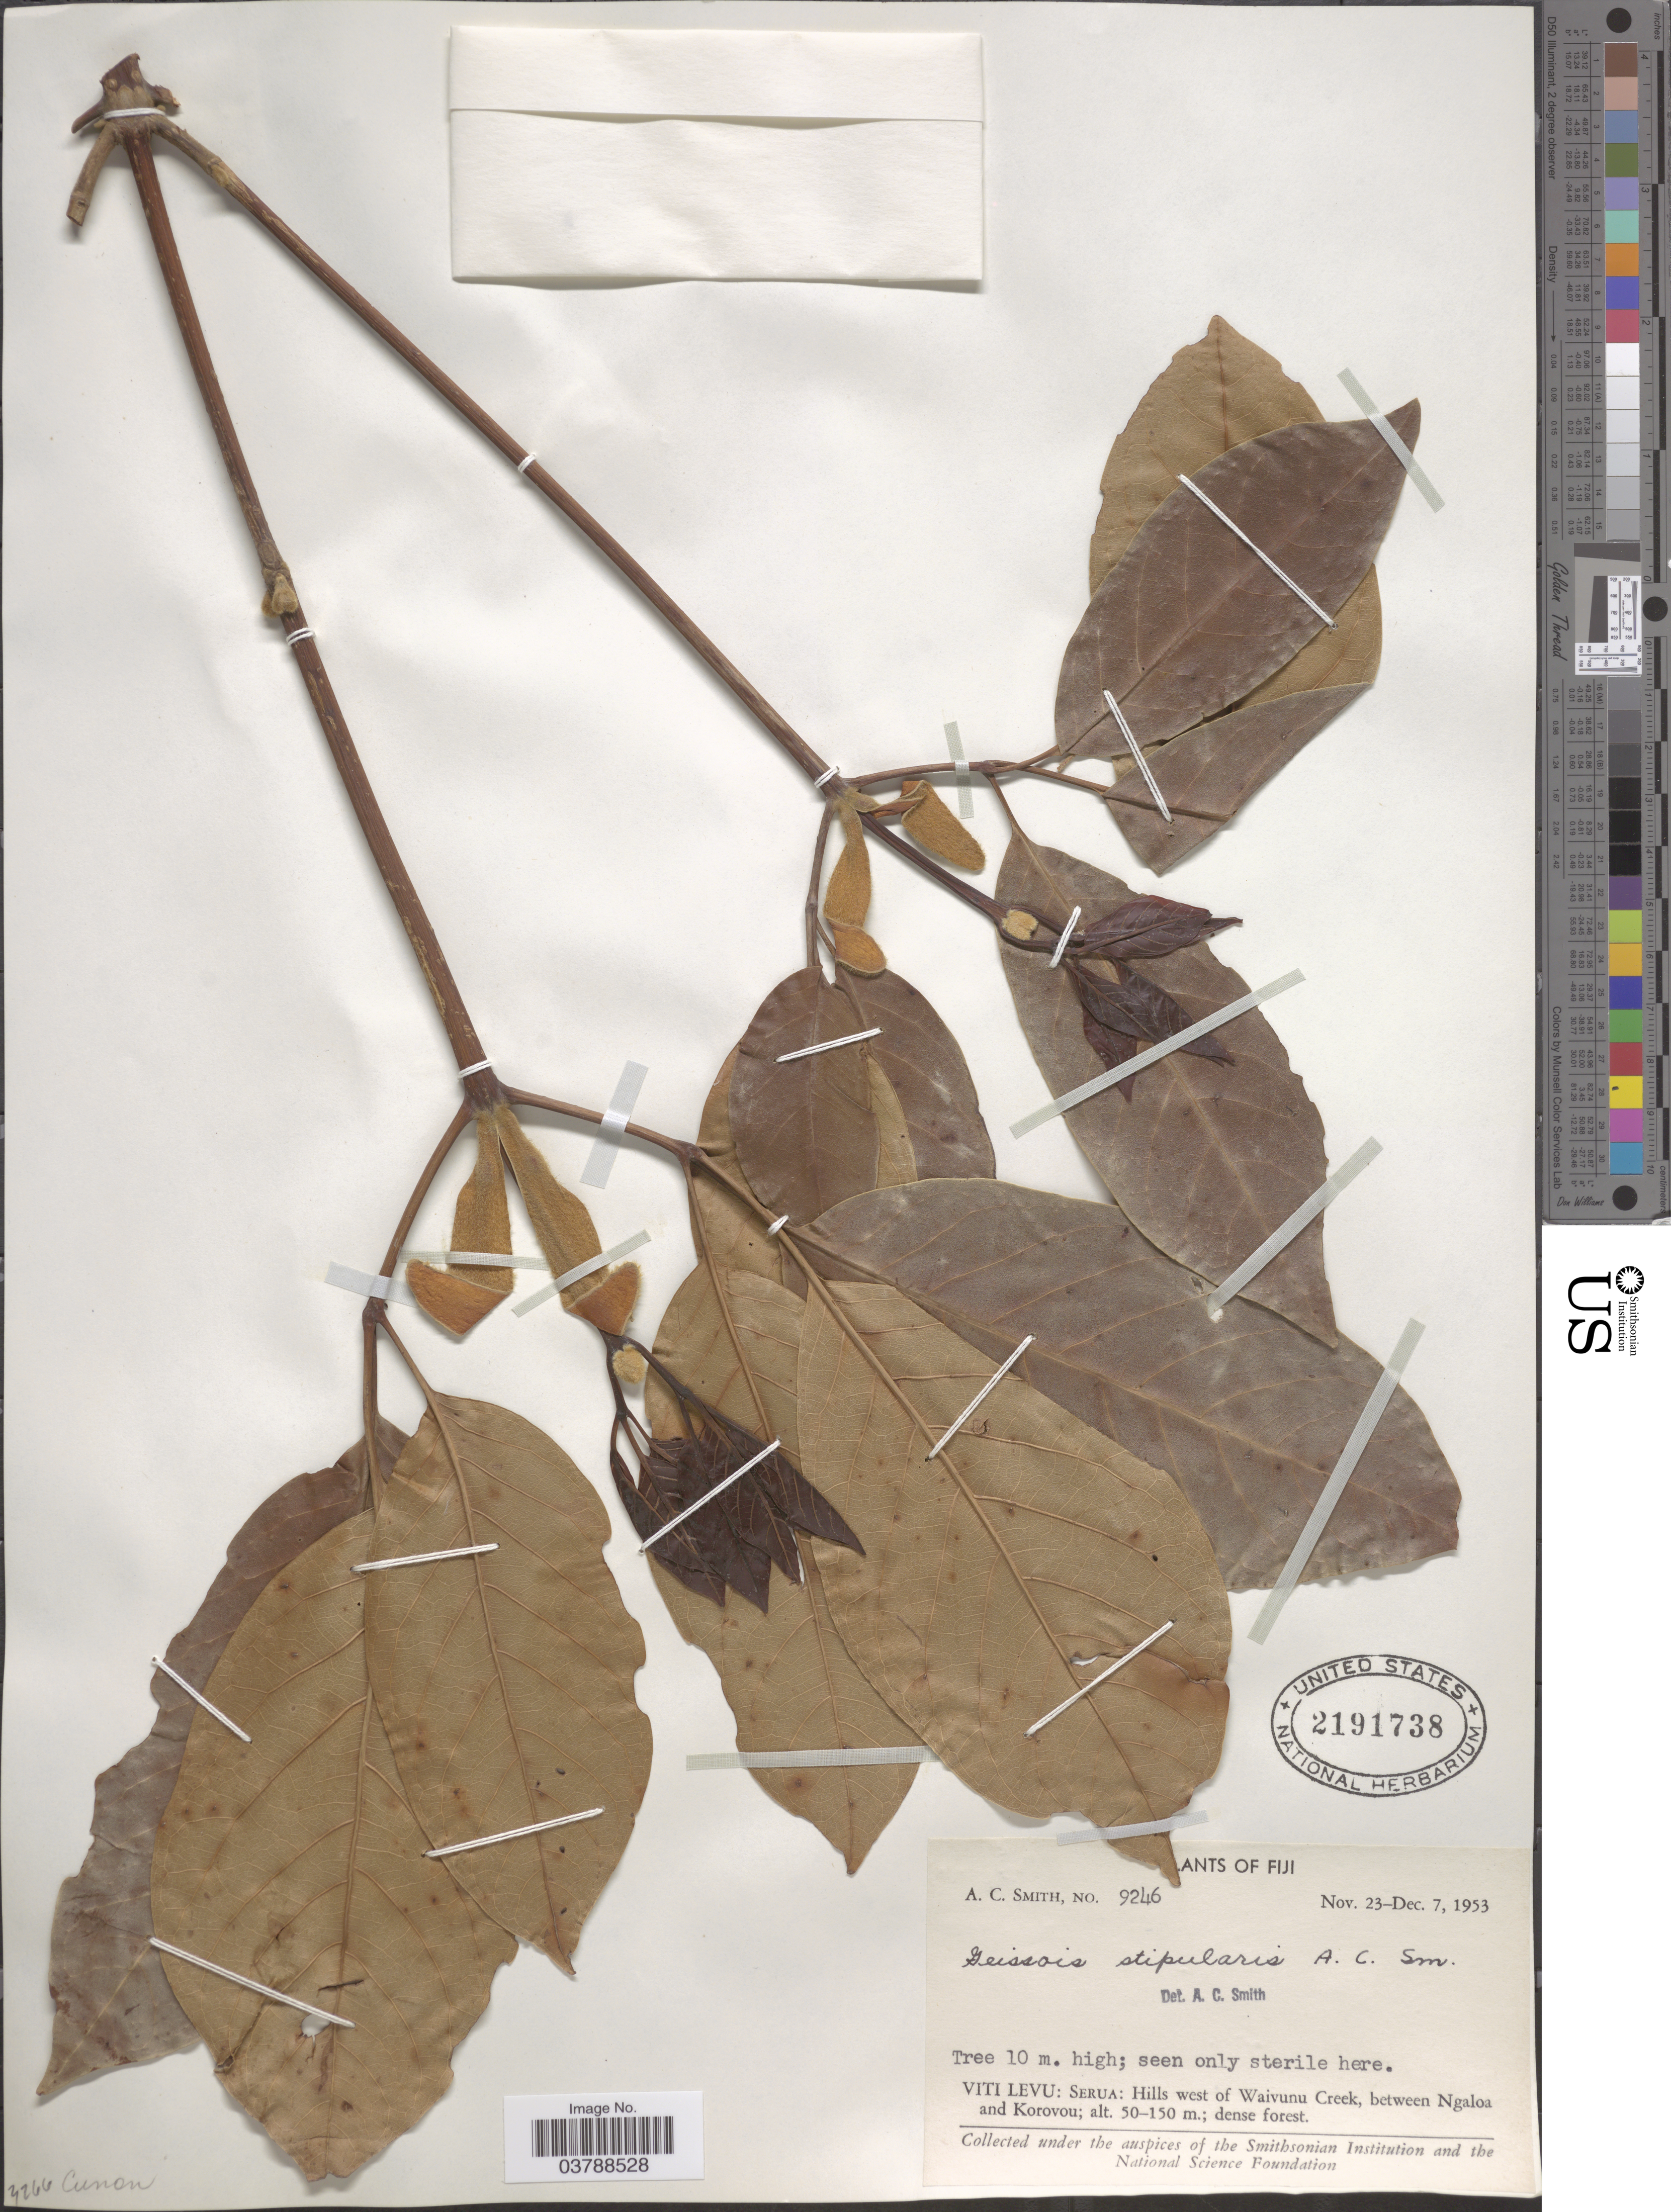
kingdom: Plantae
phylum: Tracheophyta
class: Magnoliopsida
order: Oxalidales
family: Cunoniaceae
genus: Geissois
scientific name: Geissois stipularis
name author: A.C. Sm.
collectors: A. C. Smith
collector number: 9246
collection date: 1953-11-23/1953-12-07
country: Fiji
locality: Viti Levu: Serua: Hills west of Waivunu Creek, between Ngaloa and Korovou.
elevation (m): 50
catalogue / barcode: US 2191738